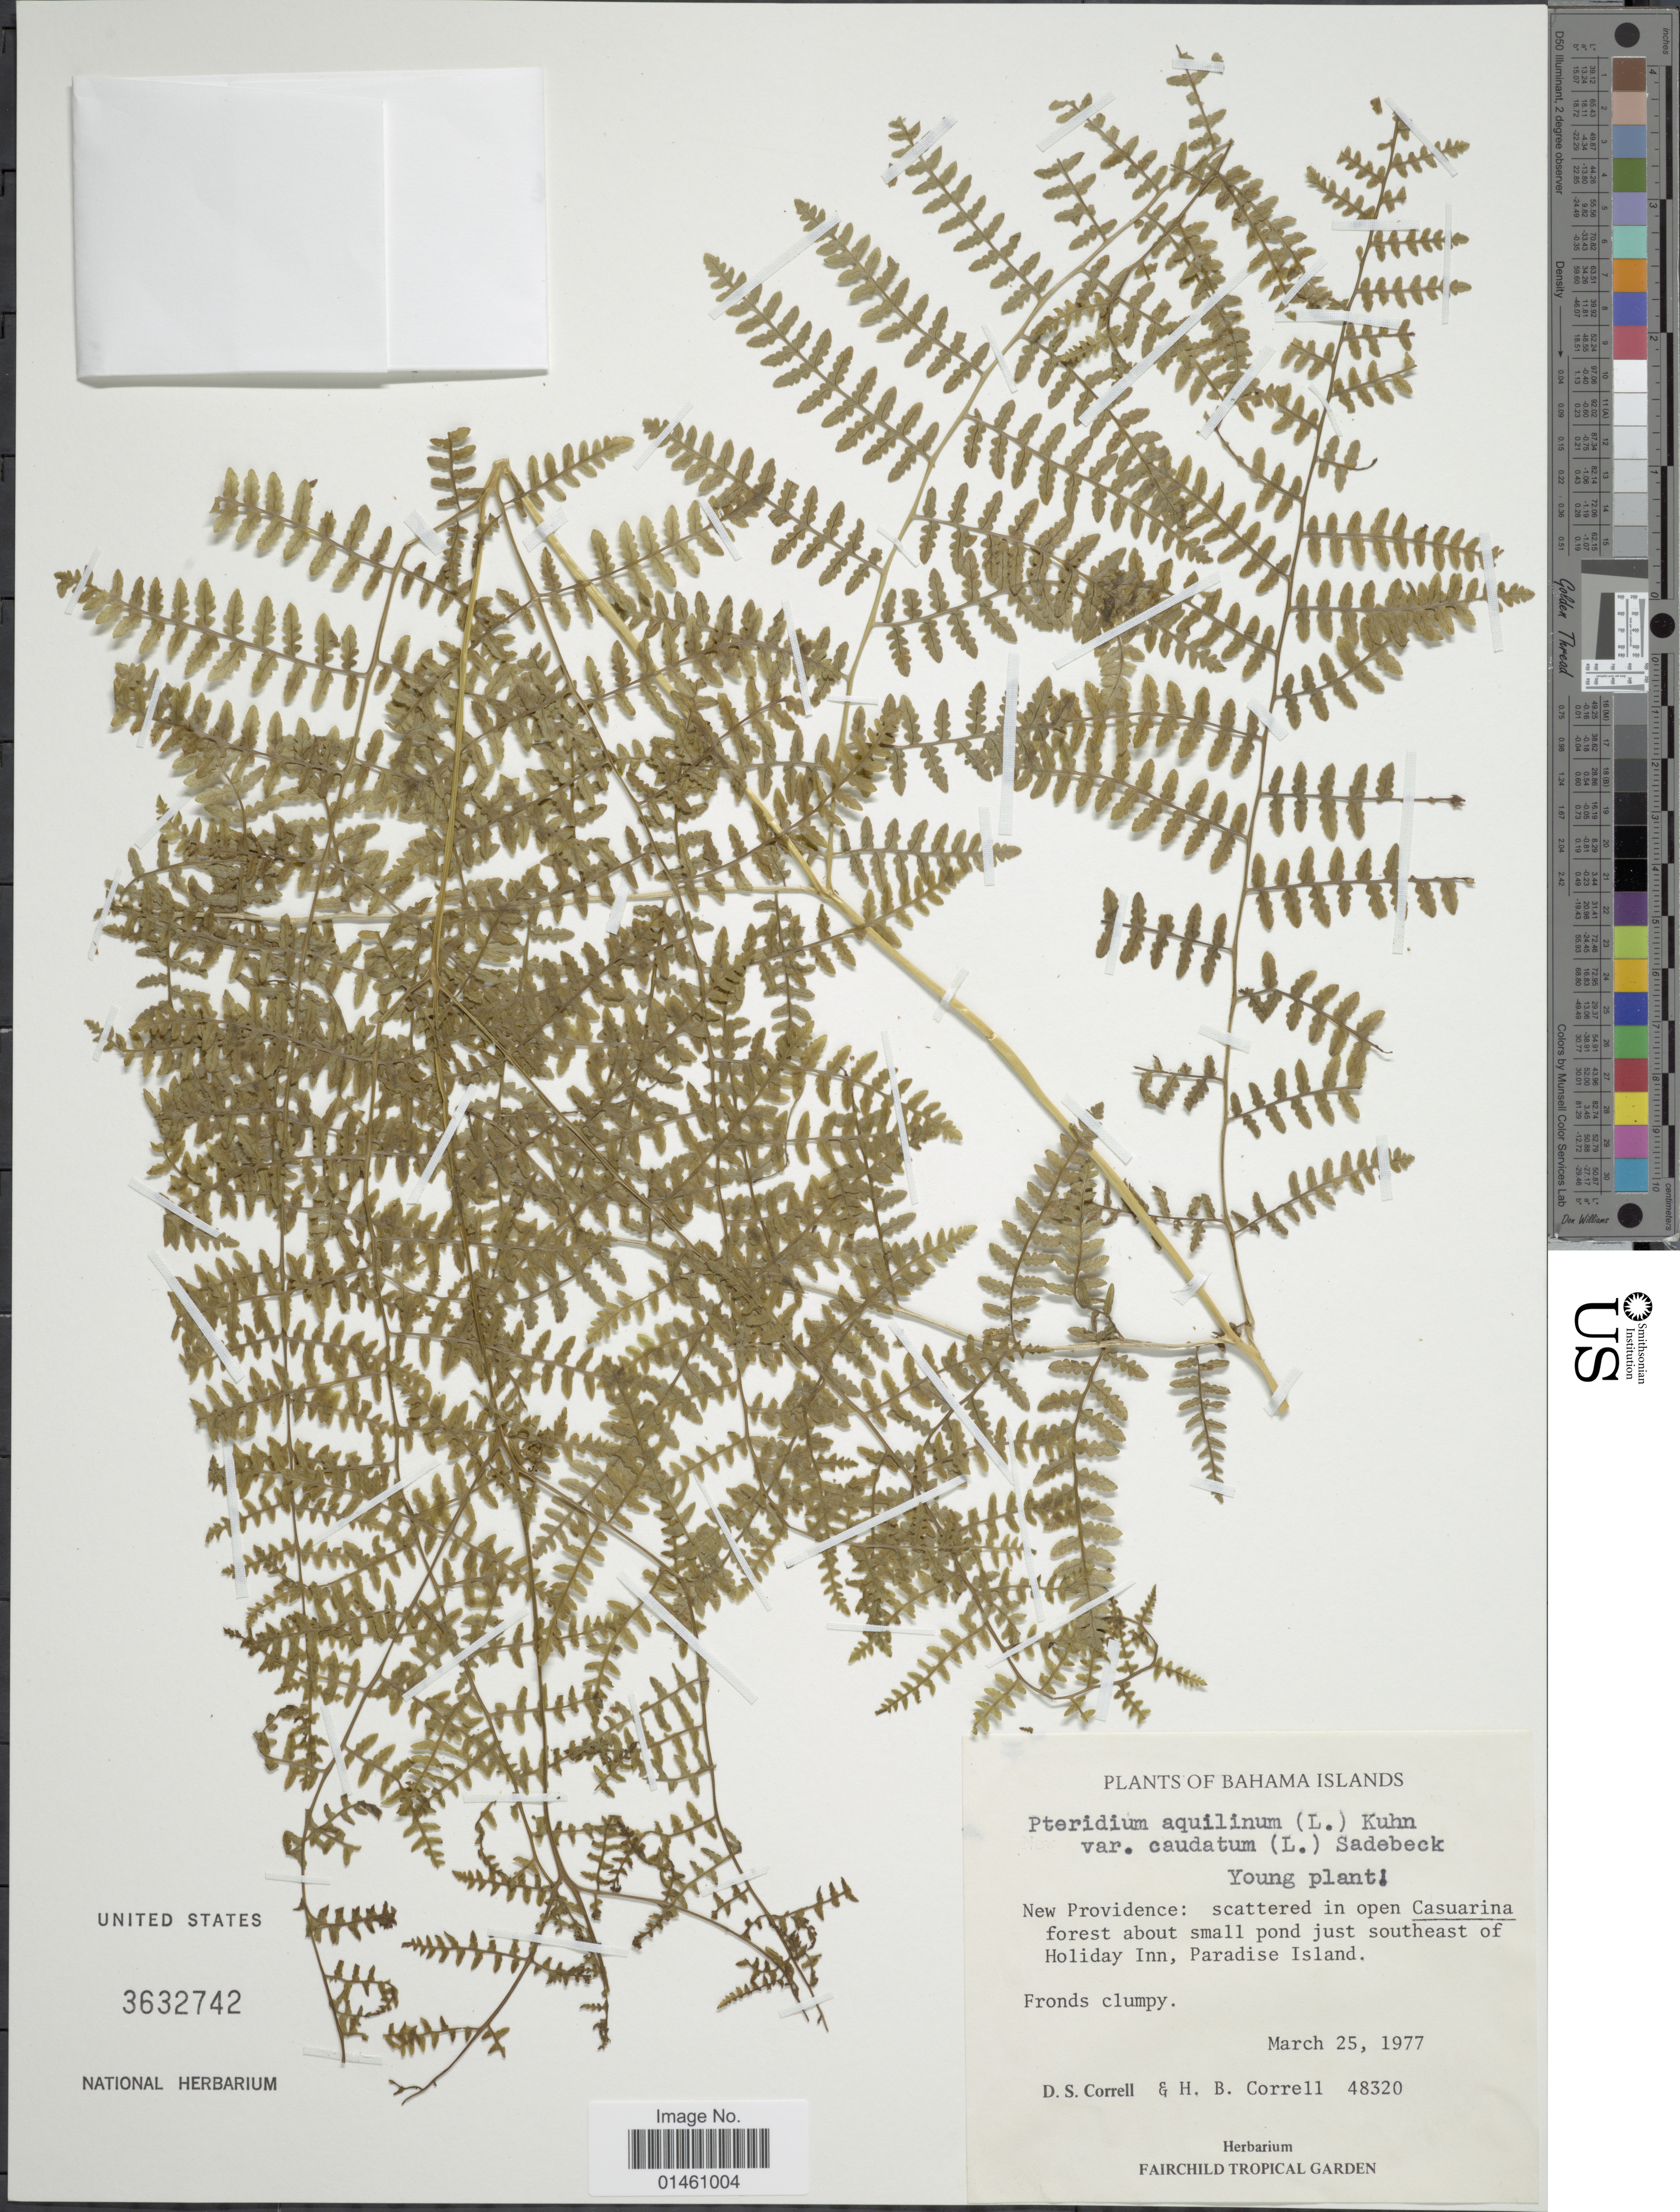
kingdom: Plantae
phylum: Tracheophyta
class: Polypodiopsida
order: Polypodiales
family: Dennstaedtiaceae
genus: Pteridium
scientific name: Pteridium caudatum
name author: (L.) Maxon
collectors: D. S. Correll & H. Correll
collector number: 48320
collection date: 1977-03-25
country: Bahamas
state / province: New Providence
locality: Bahamas islands, Scattered in open Casuarina forest about small pond just southeast of Holiday Inn, Paradise Island.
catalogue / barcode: US 3632742